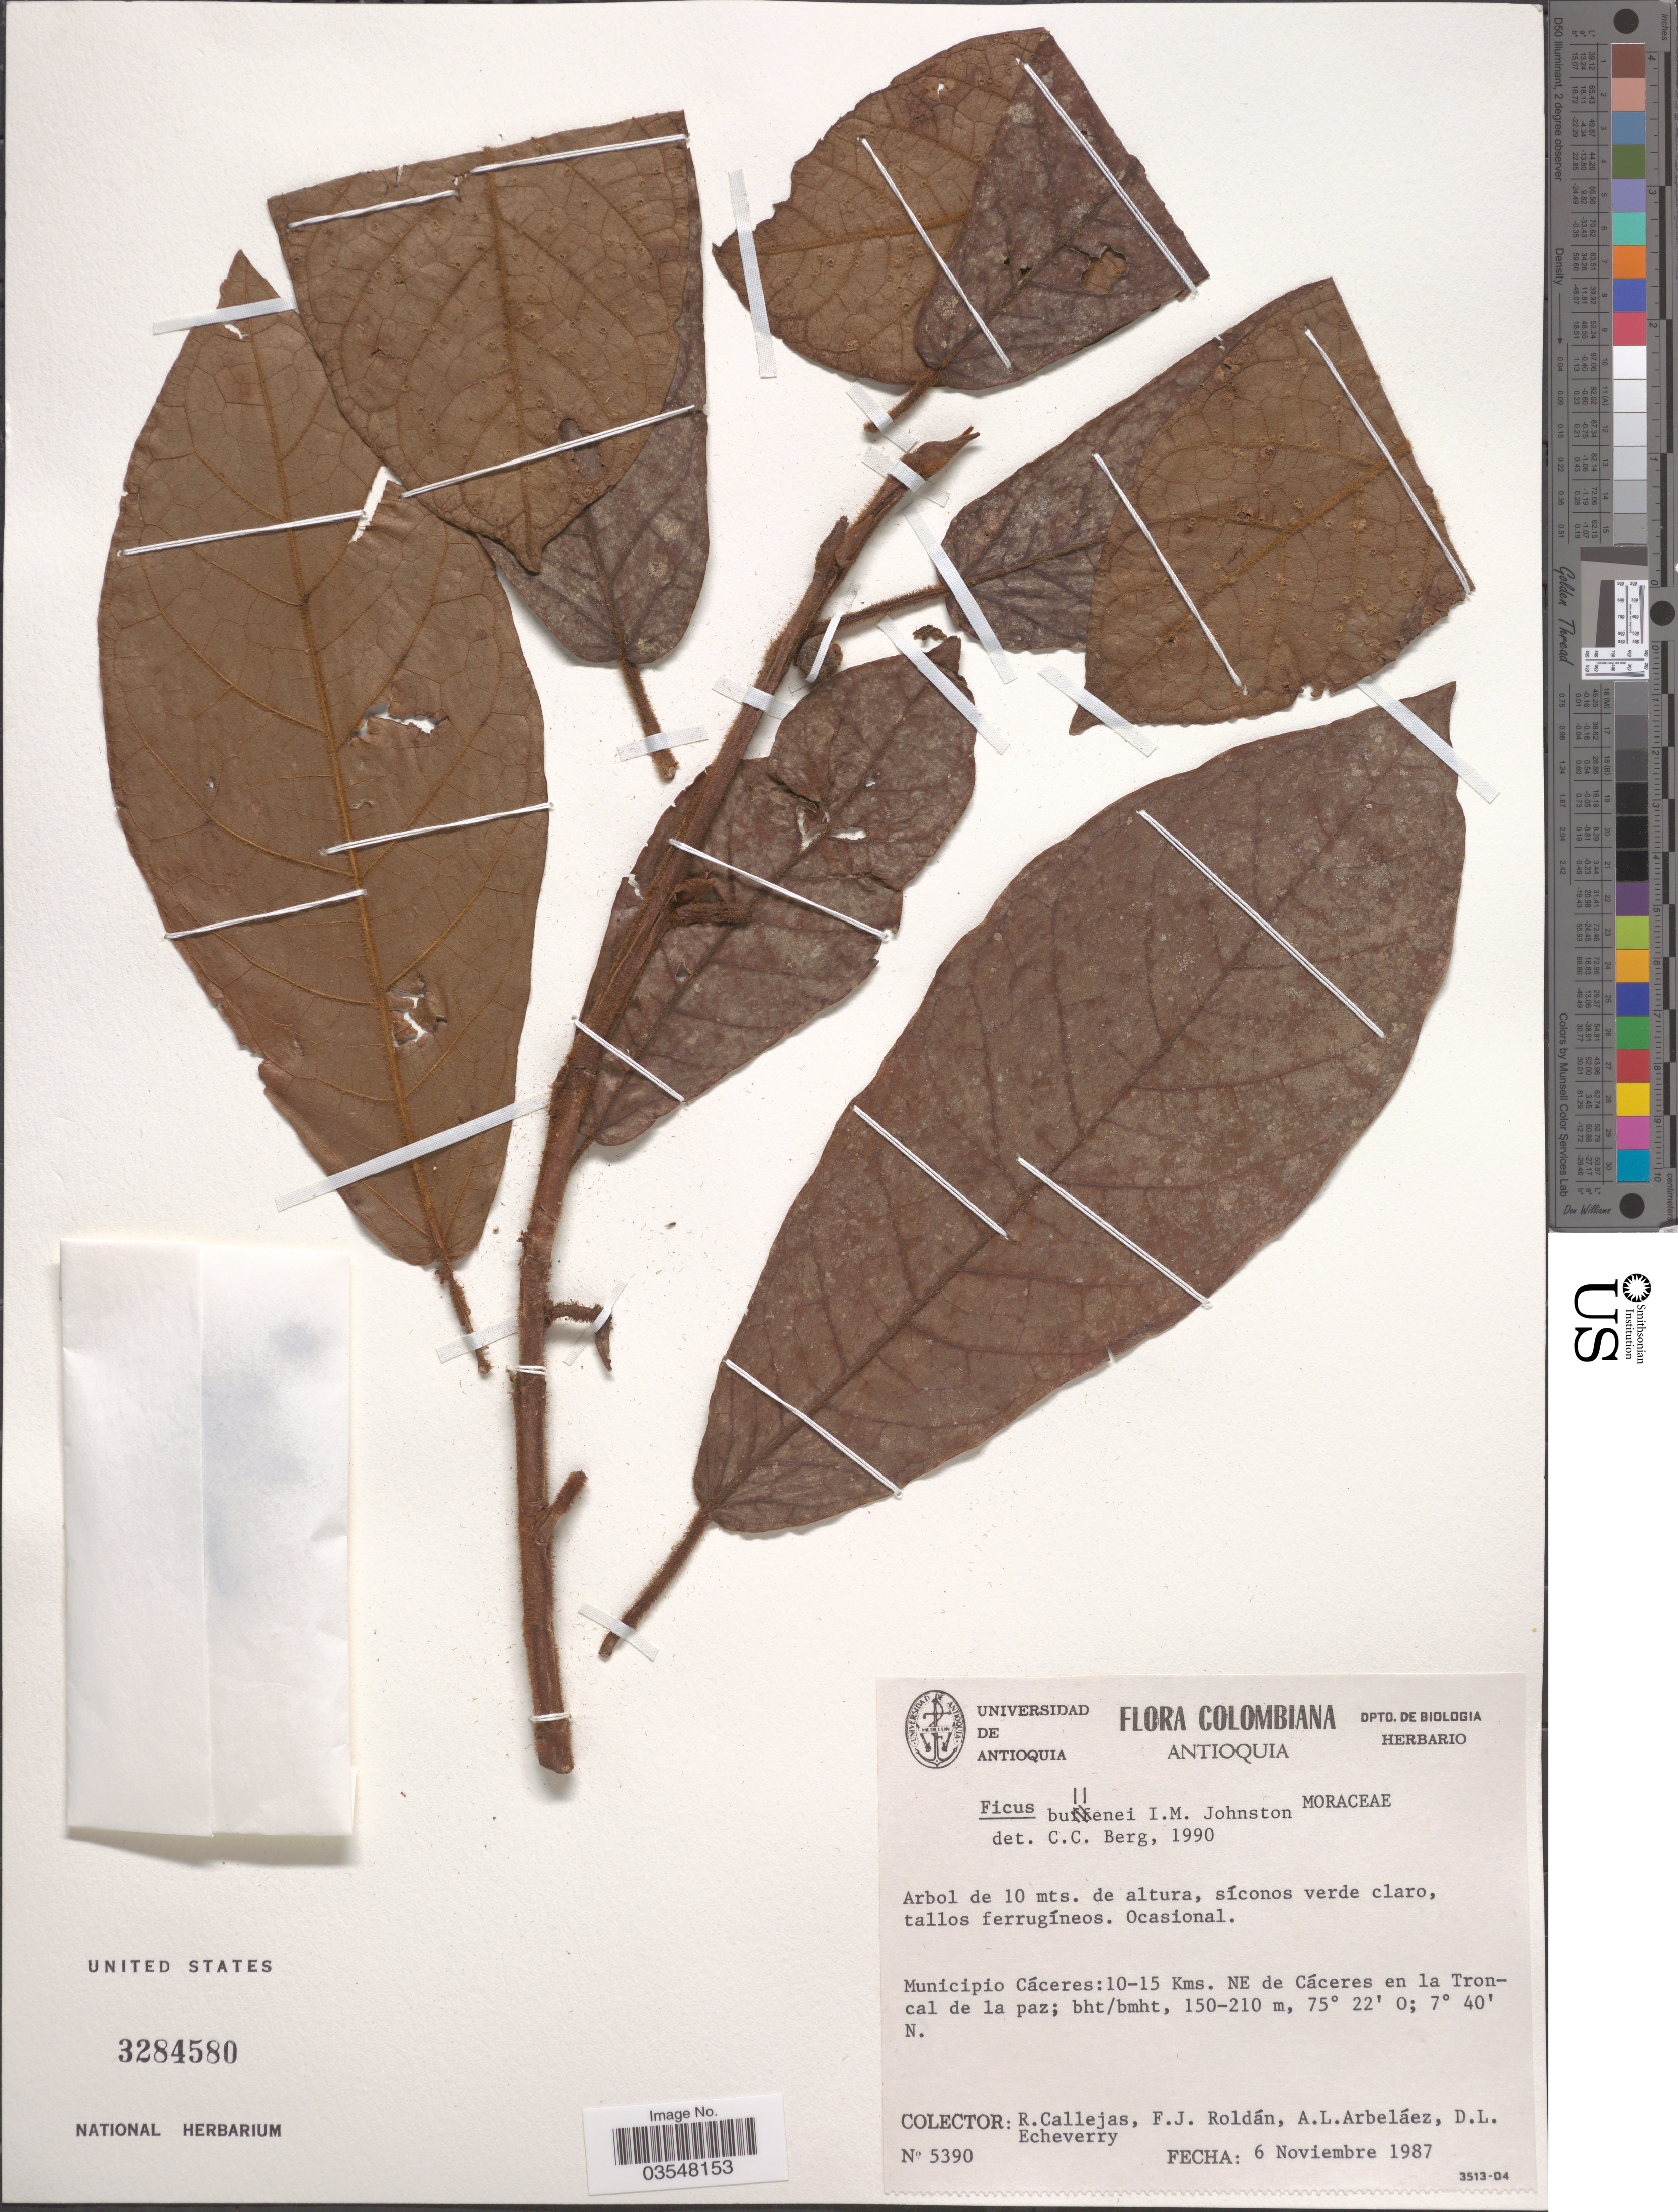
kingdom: Plantae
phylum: Tracheophyta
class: Magnoliopsida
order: Rosales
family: Moraceae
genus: Ficus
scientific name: Ficus bullenei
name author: I.M. Johnst.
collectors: R. Callejas, F. J. Roldán, A. Arbeláez Alvarez & D. Echeverry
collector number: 5390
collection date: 1987-11-06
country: Colombia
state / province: Antioquia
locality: Municipio Cáceres: 10-15 Kms. NE de Cáceres en la Troncal de la paz.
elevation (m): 150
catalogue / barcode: US 3284580